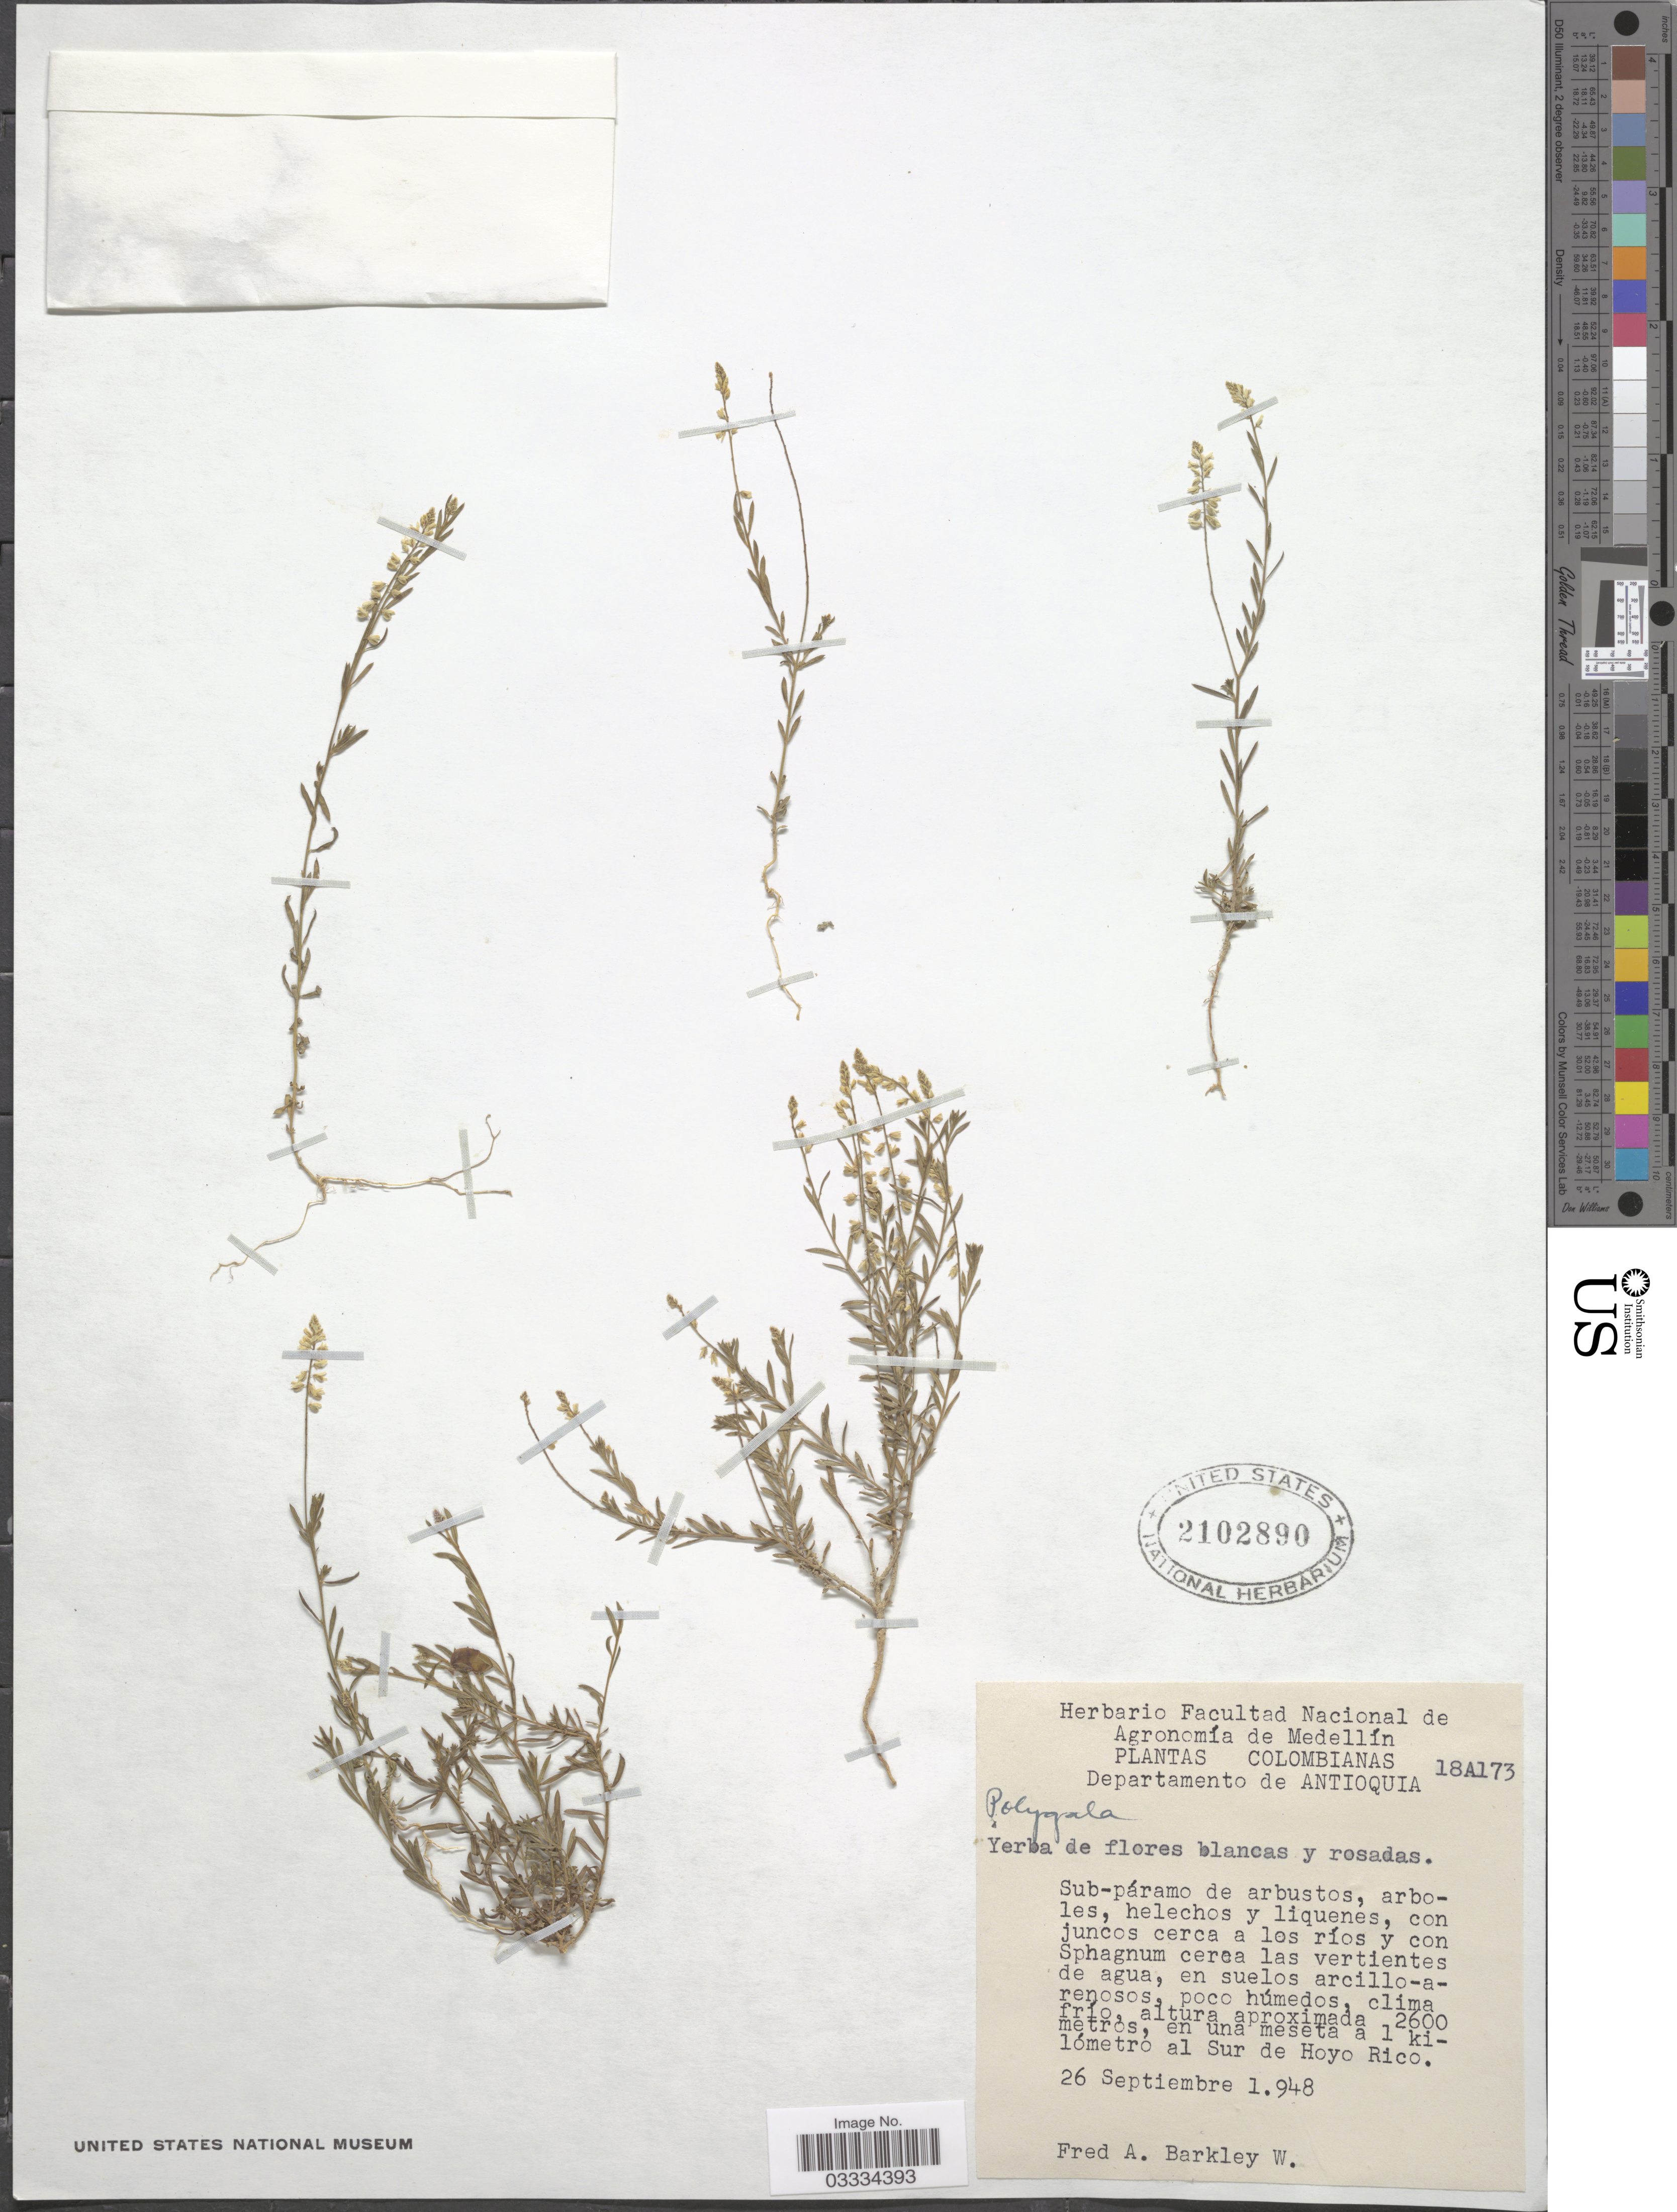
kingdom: Plantae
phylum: Tracheophyta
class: Magnoliopsida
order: Fabales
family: Polygalaceae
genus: Polygala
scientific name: Polygala sp.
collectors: F. Barkley W.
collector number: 18A173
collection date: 1948-09-26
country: Colombia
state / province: Antioquia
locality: Departamento de Antioquia. En una meseta a 1 kilómetro al a Sur de Hoya Rico.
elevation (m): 2600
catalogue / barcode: US 2102890